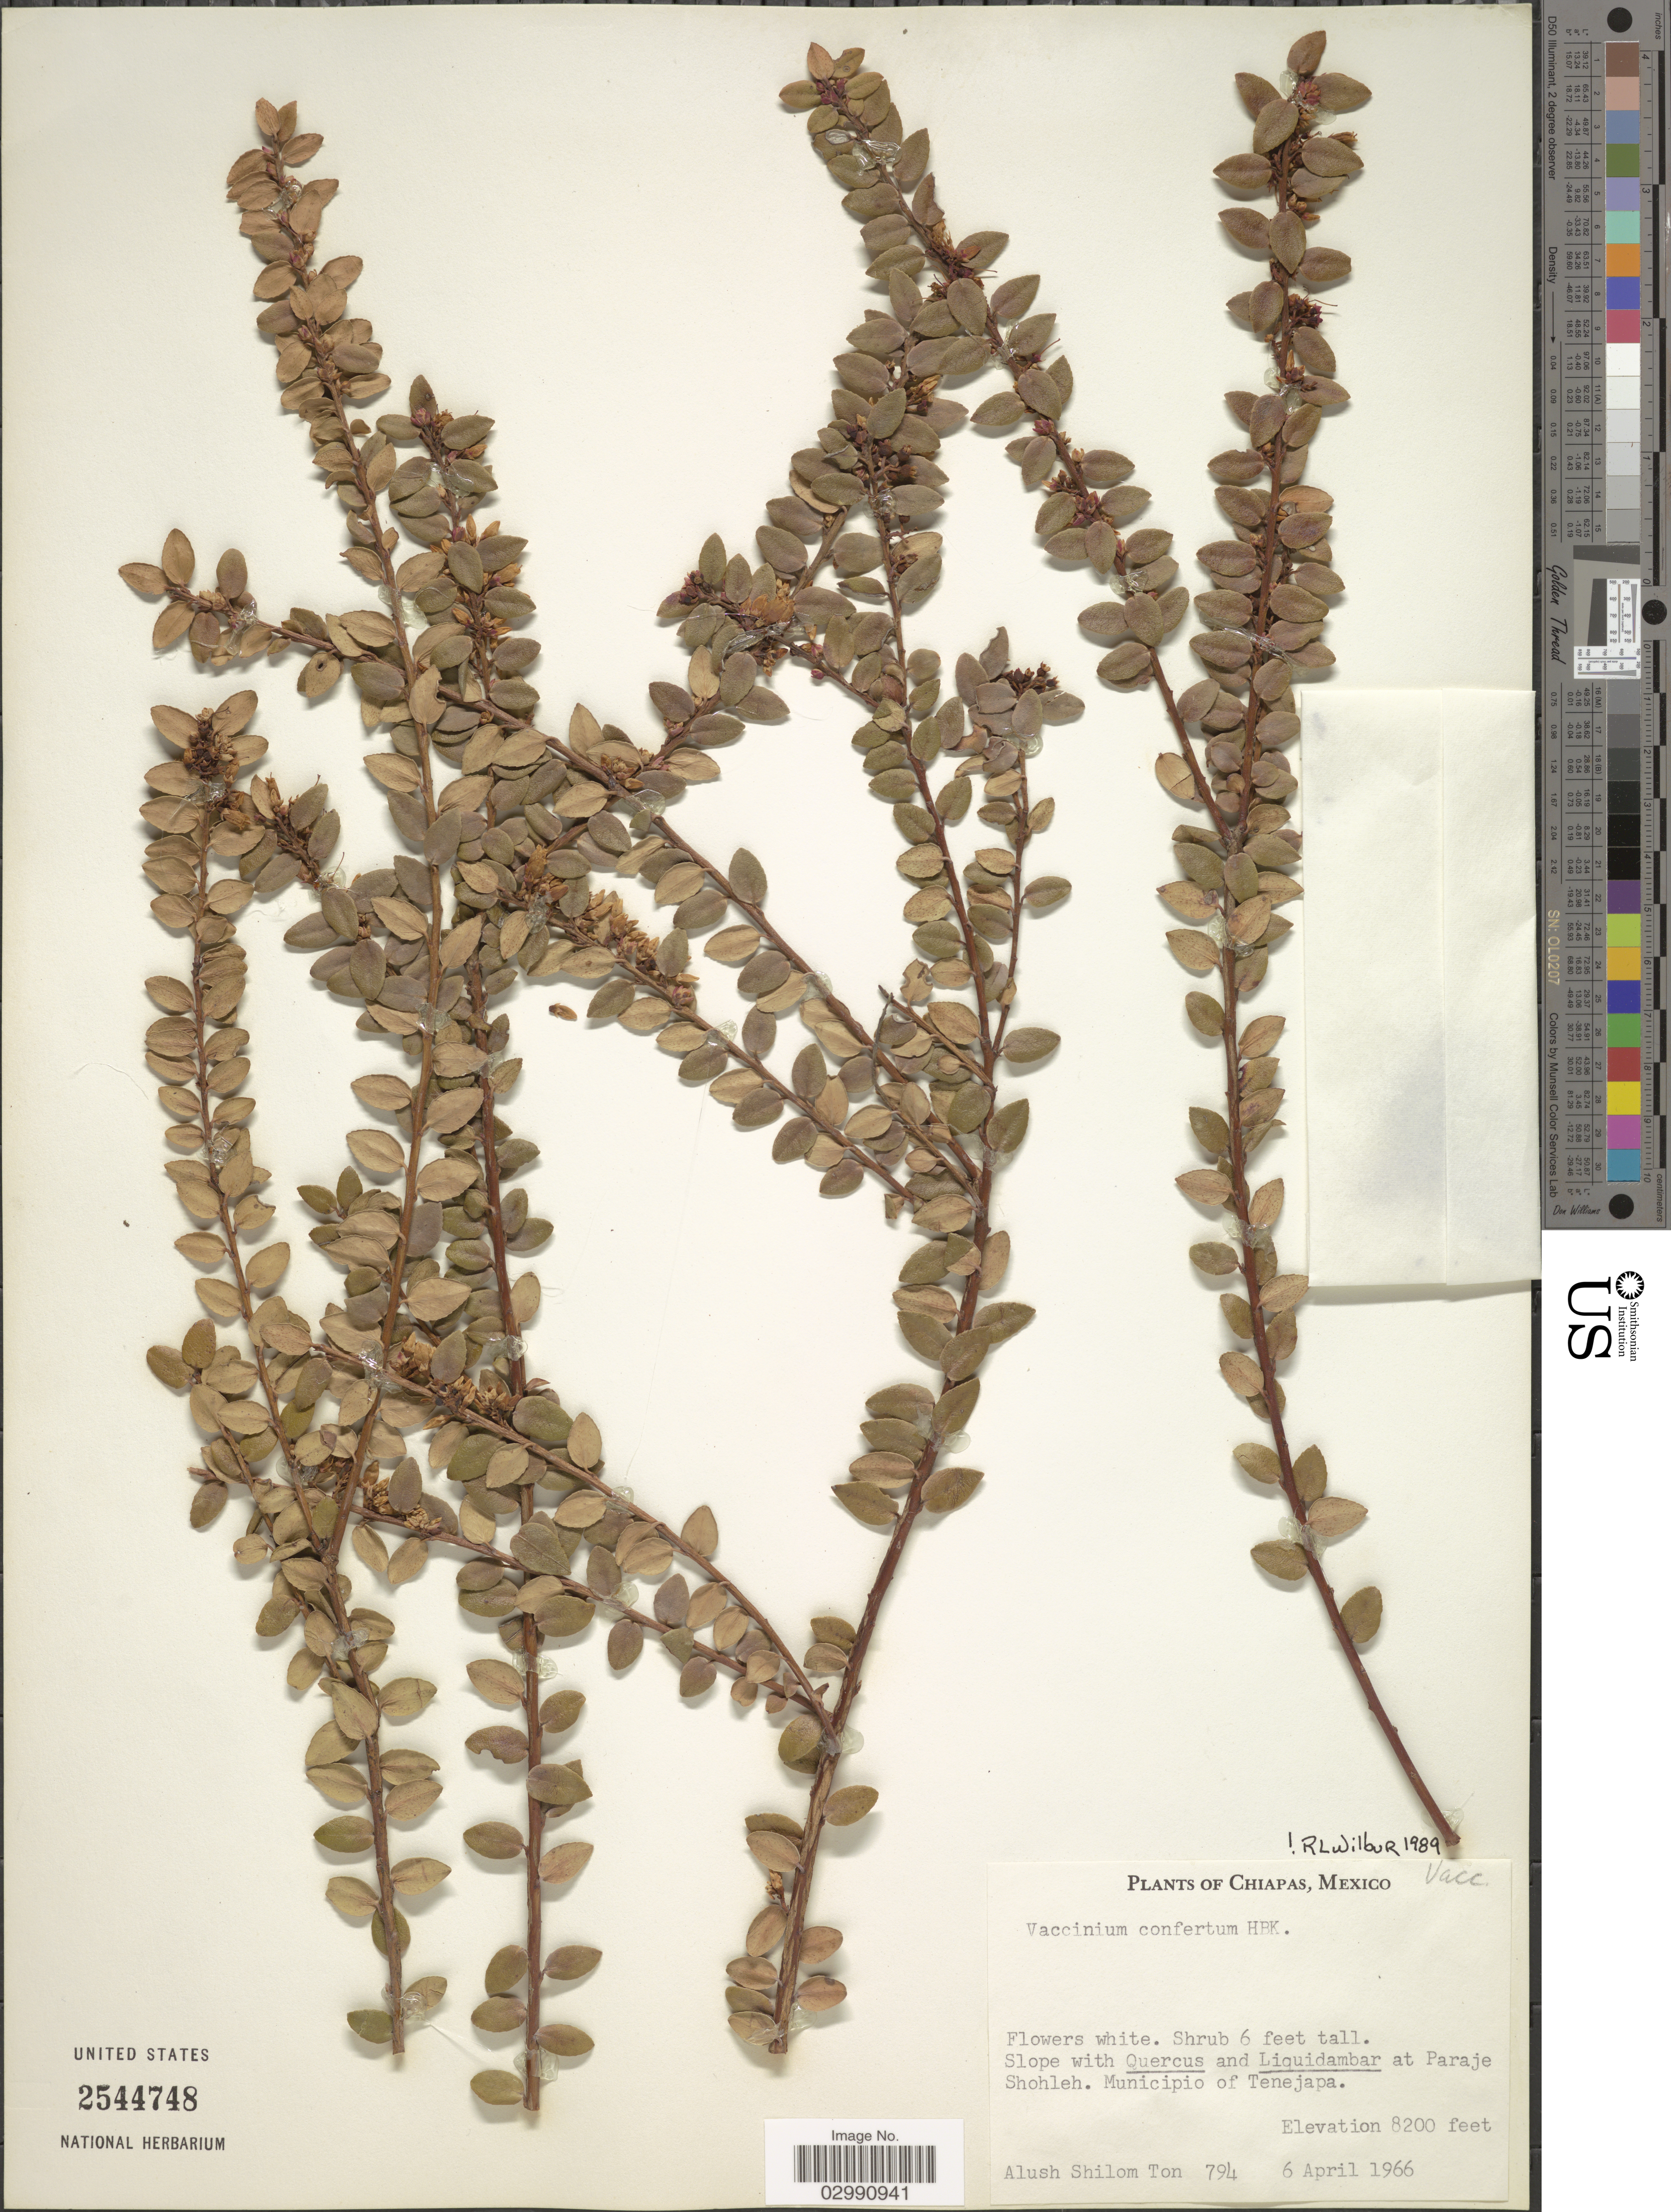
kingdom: Plantae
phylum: Tracheophyta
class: Magnoliopsida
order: Ericales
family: Ericaceae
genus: Vaccinium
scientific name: Vaccinium confertum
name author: Kunth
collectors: A. M. Ton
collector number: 794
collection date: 1966-04-06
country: Mexico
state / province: Chiapas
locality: At Paraje Shohleh. Municipio of Tenejapa.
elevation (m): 2499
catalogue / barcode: US 2544748